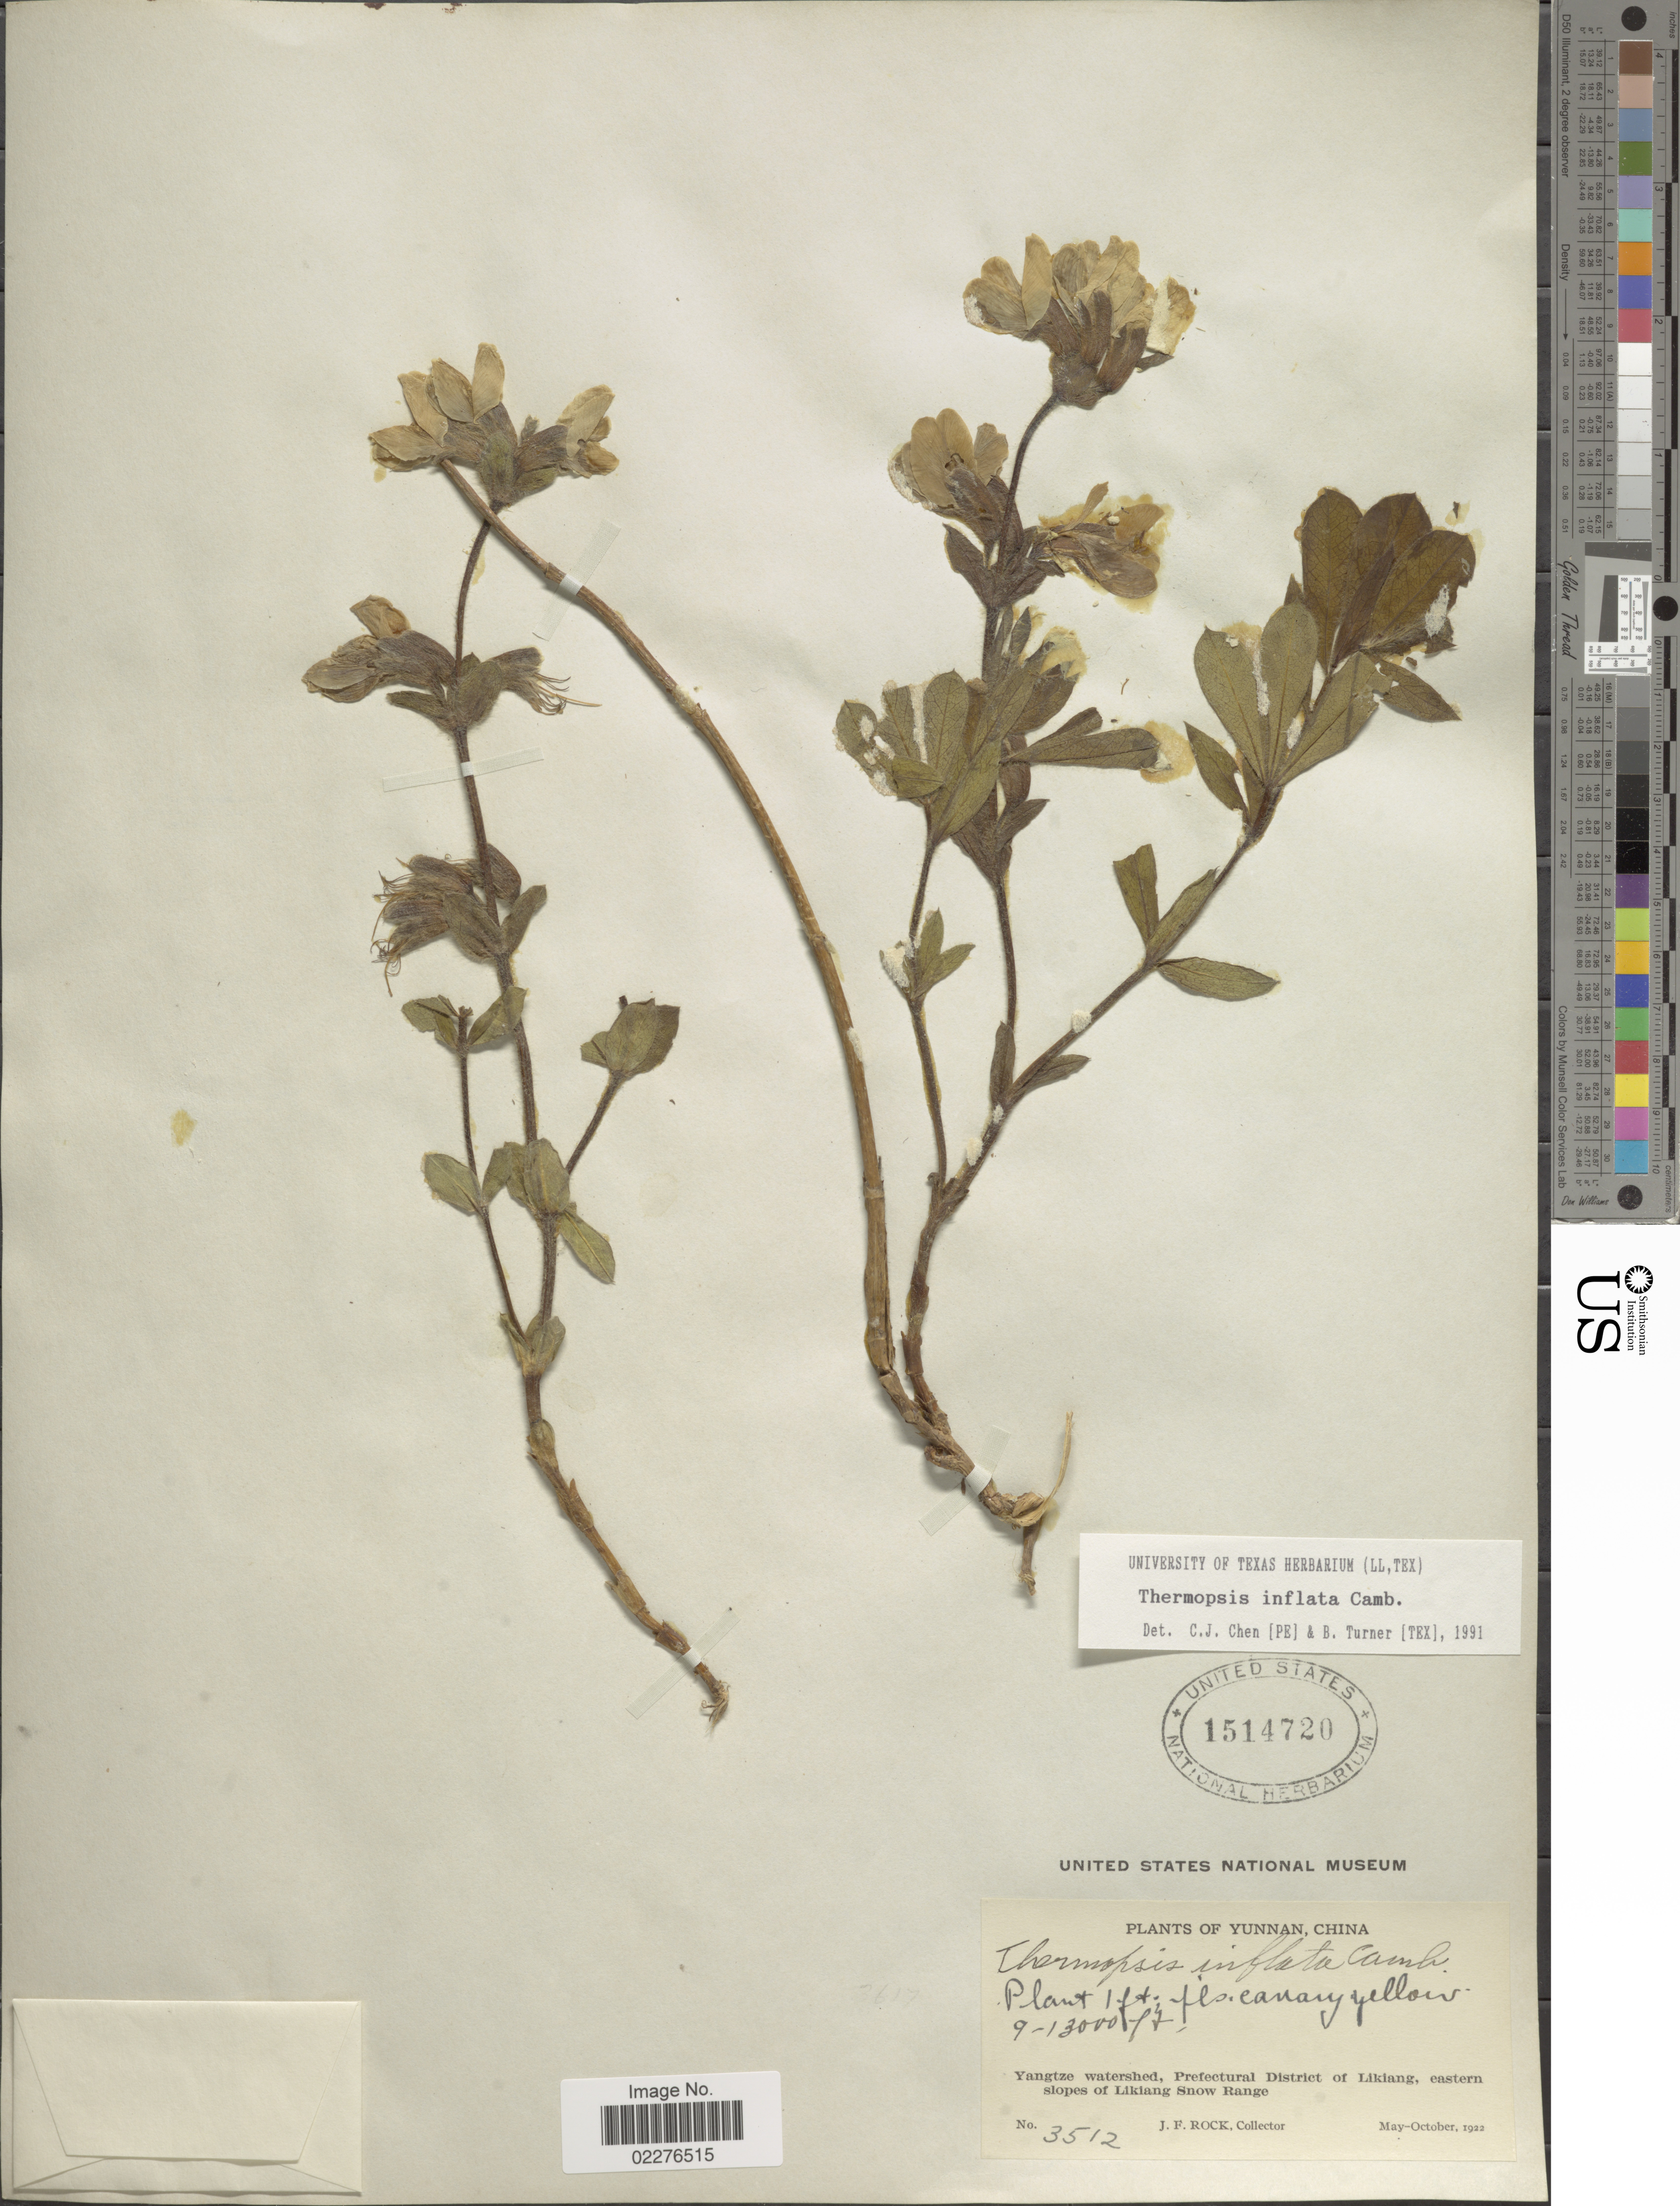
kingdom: Plantae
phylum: Tracheophyta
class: Magnoliopsida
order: Fabales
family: Fabaceae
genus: Thermopsis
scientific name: Thermopsis inflata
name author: Cambess.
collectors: J. Rock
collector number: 3512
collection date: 1922-05/1922-10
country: China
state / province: Yunnan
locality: Yangtze watershed, Prefectural District of Likiang, eastern slopes of Likiang Snow Range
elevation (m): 2743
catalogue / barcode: US 1514720